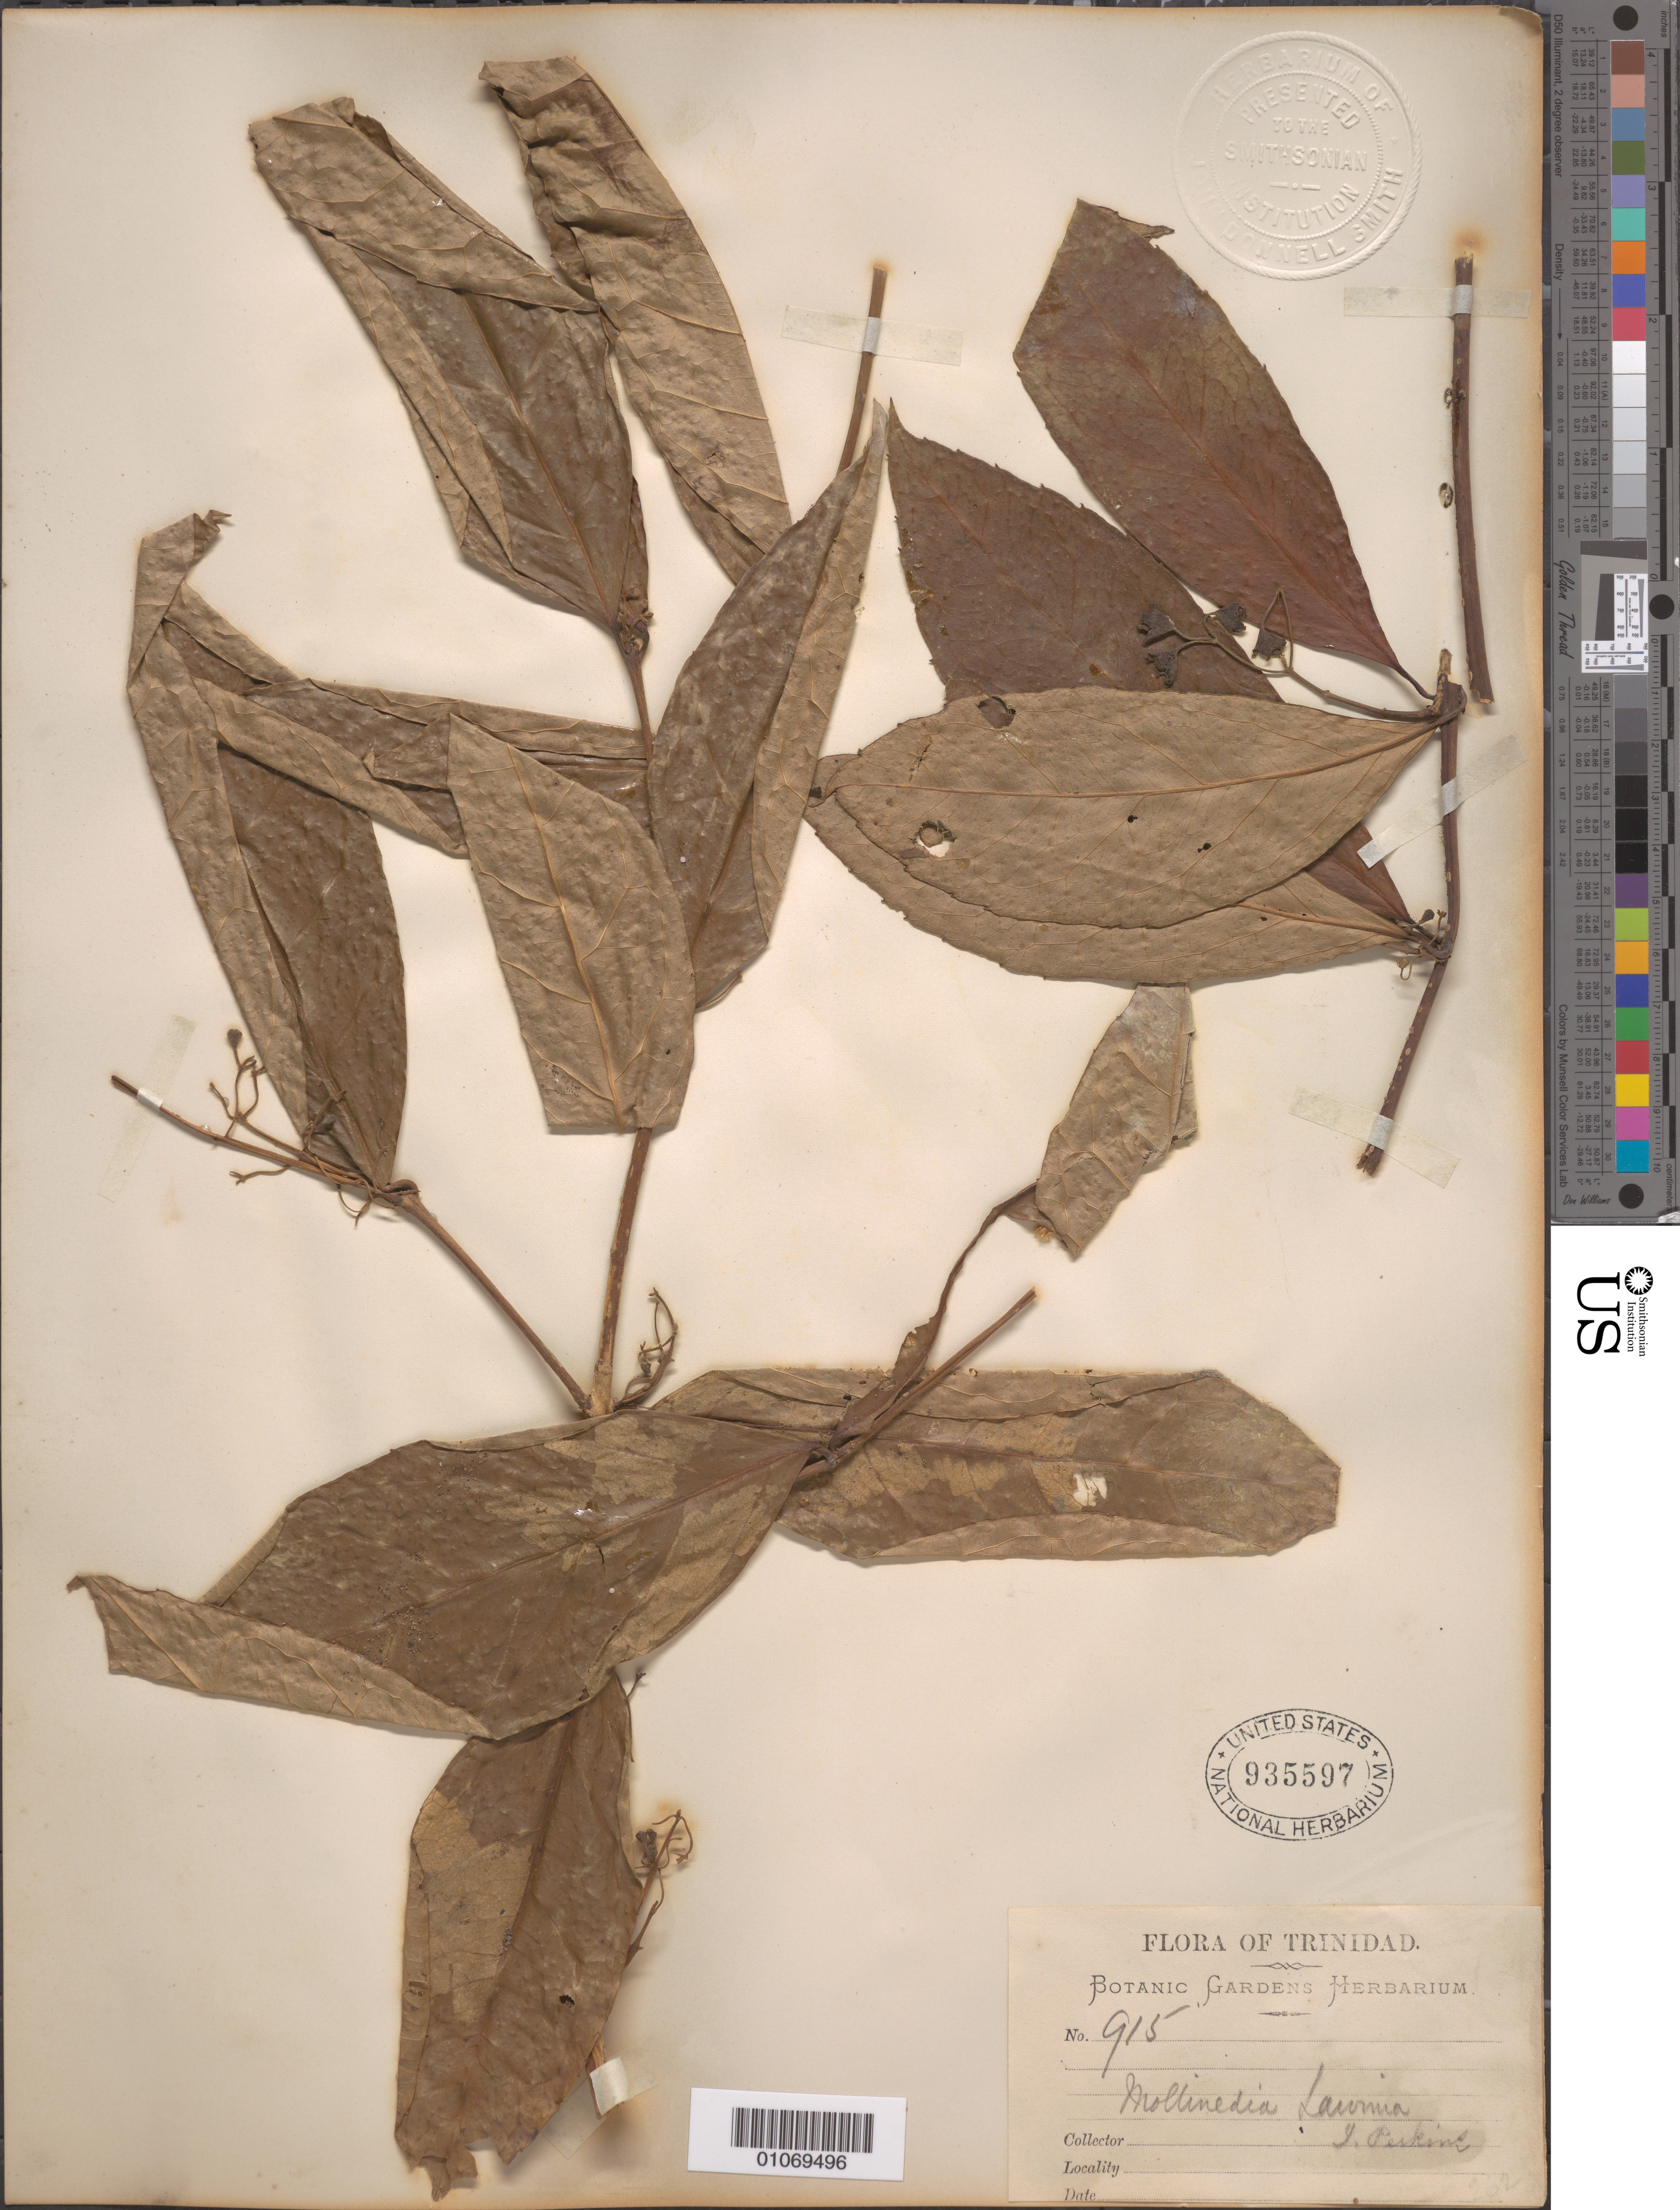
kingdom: Plantae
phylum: Tracheophyta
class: Magnoliopsida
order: Laurales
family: Monimiaceae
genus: Mollinedia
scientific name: Mollinedia laurina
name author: Tul.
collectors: Botanic Gardens Herbarium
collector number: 915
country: Trinidad and Tobago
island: Trinidad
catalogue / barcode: US 935597